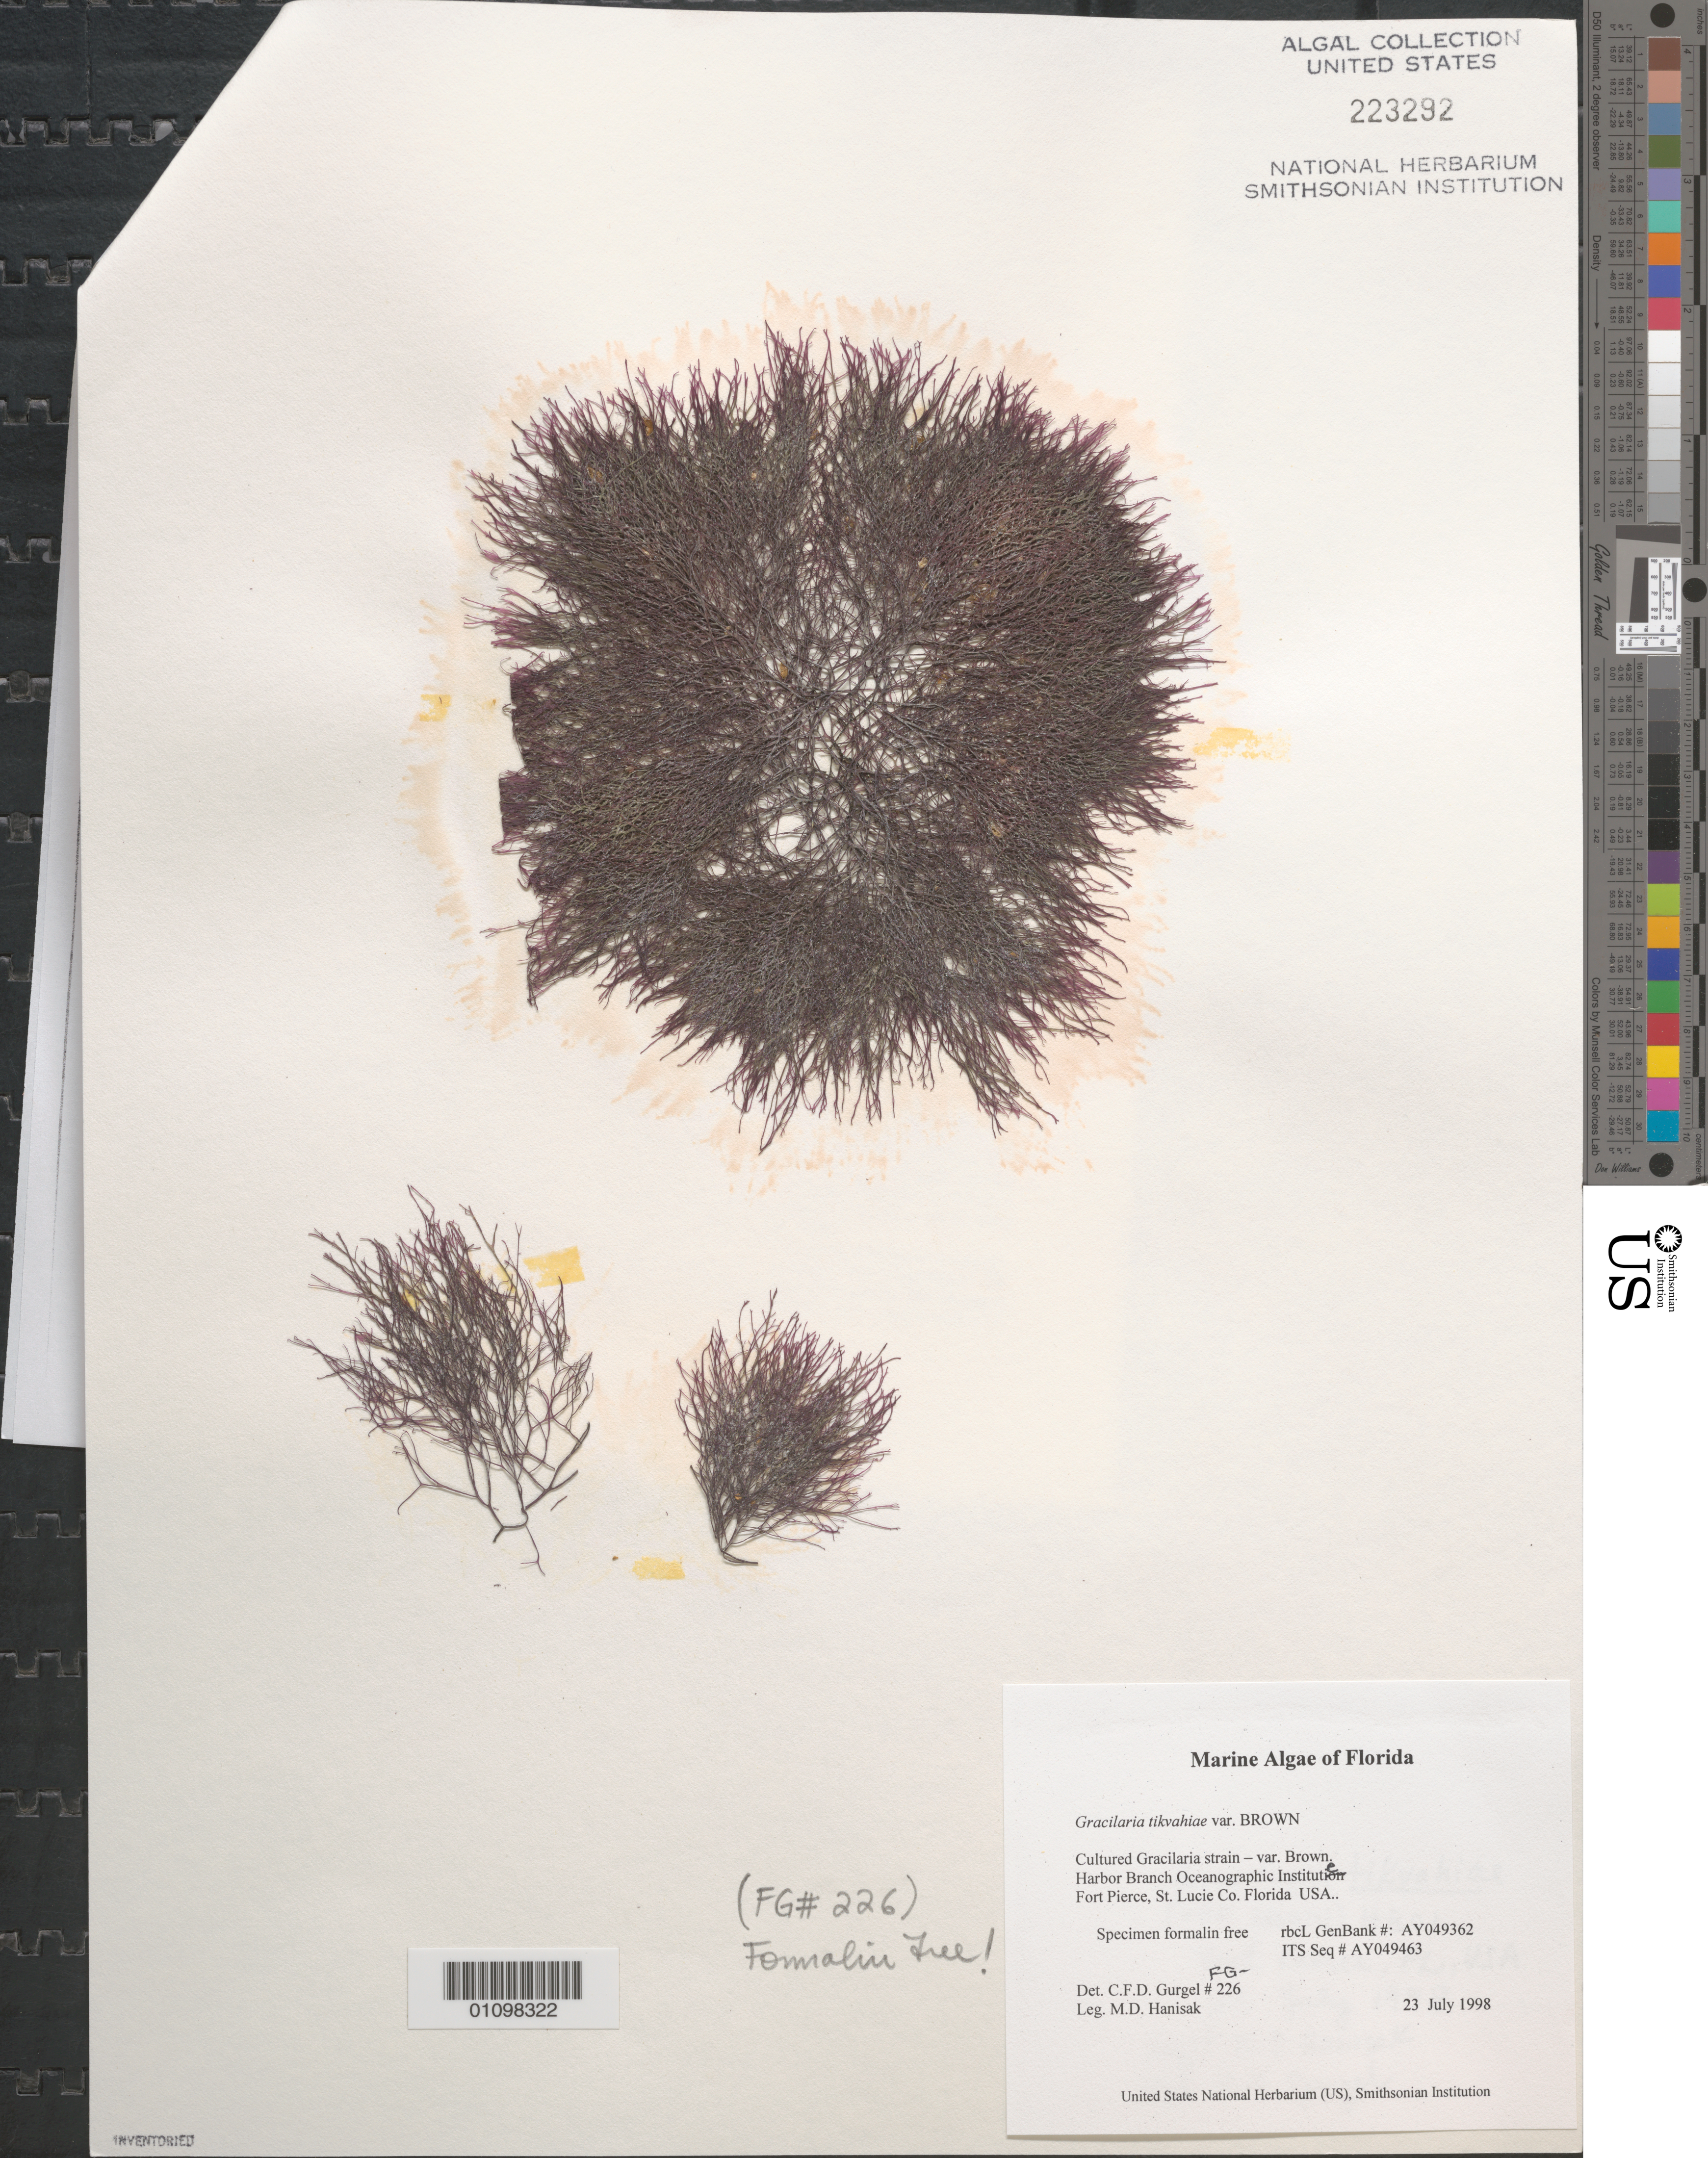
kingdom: Plantae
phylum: Rhodophyta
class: Florideophyceae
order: Gracilariales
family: Gracilariaceae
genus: Gracilaria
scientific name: Gracilaria tikvahiae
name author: McLachlan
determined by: Gurgel, C. F. D.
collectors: M. Hanisak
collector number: FG-226 & rbcL GenBank AY049362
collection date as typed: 23 Jul 1998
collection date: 1998-07-23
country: United States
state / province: Florida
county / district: Saint Lucie County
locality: Harbor Branch Oceanographic Institute, Fort Pierce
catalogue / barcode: US 223292